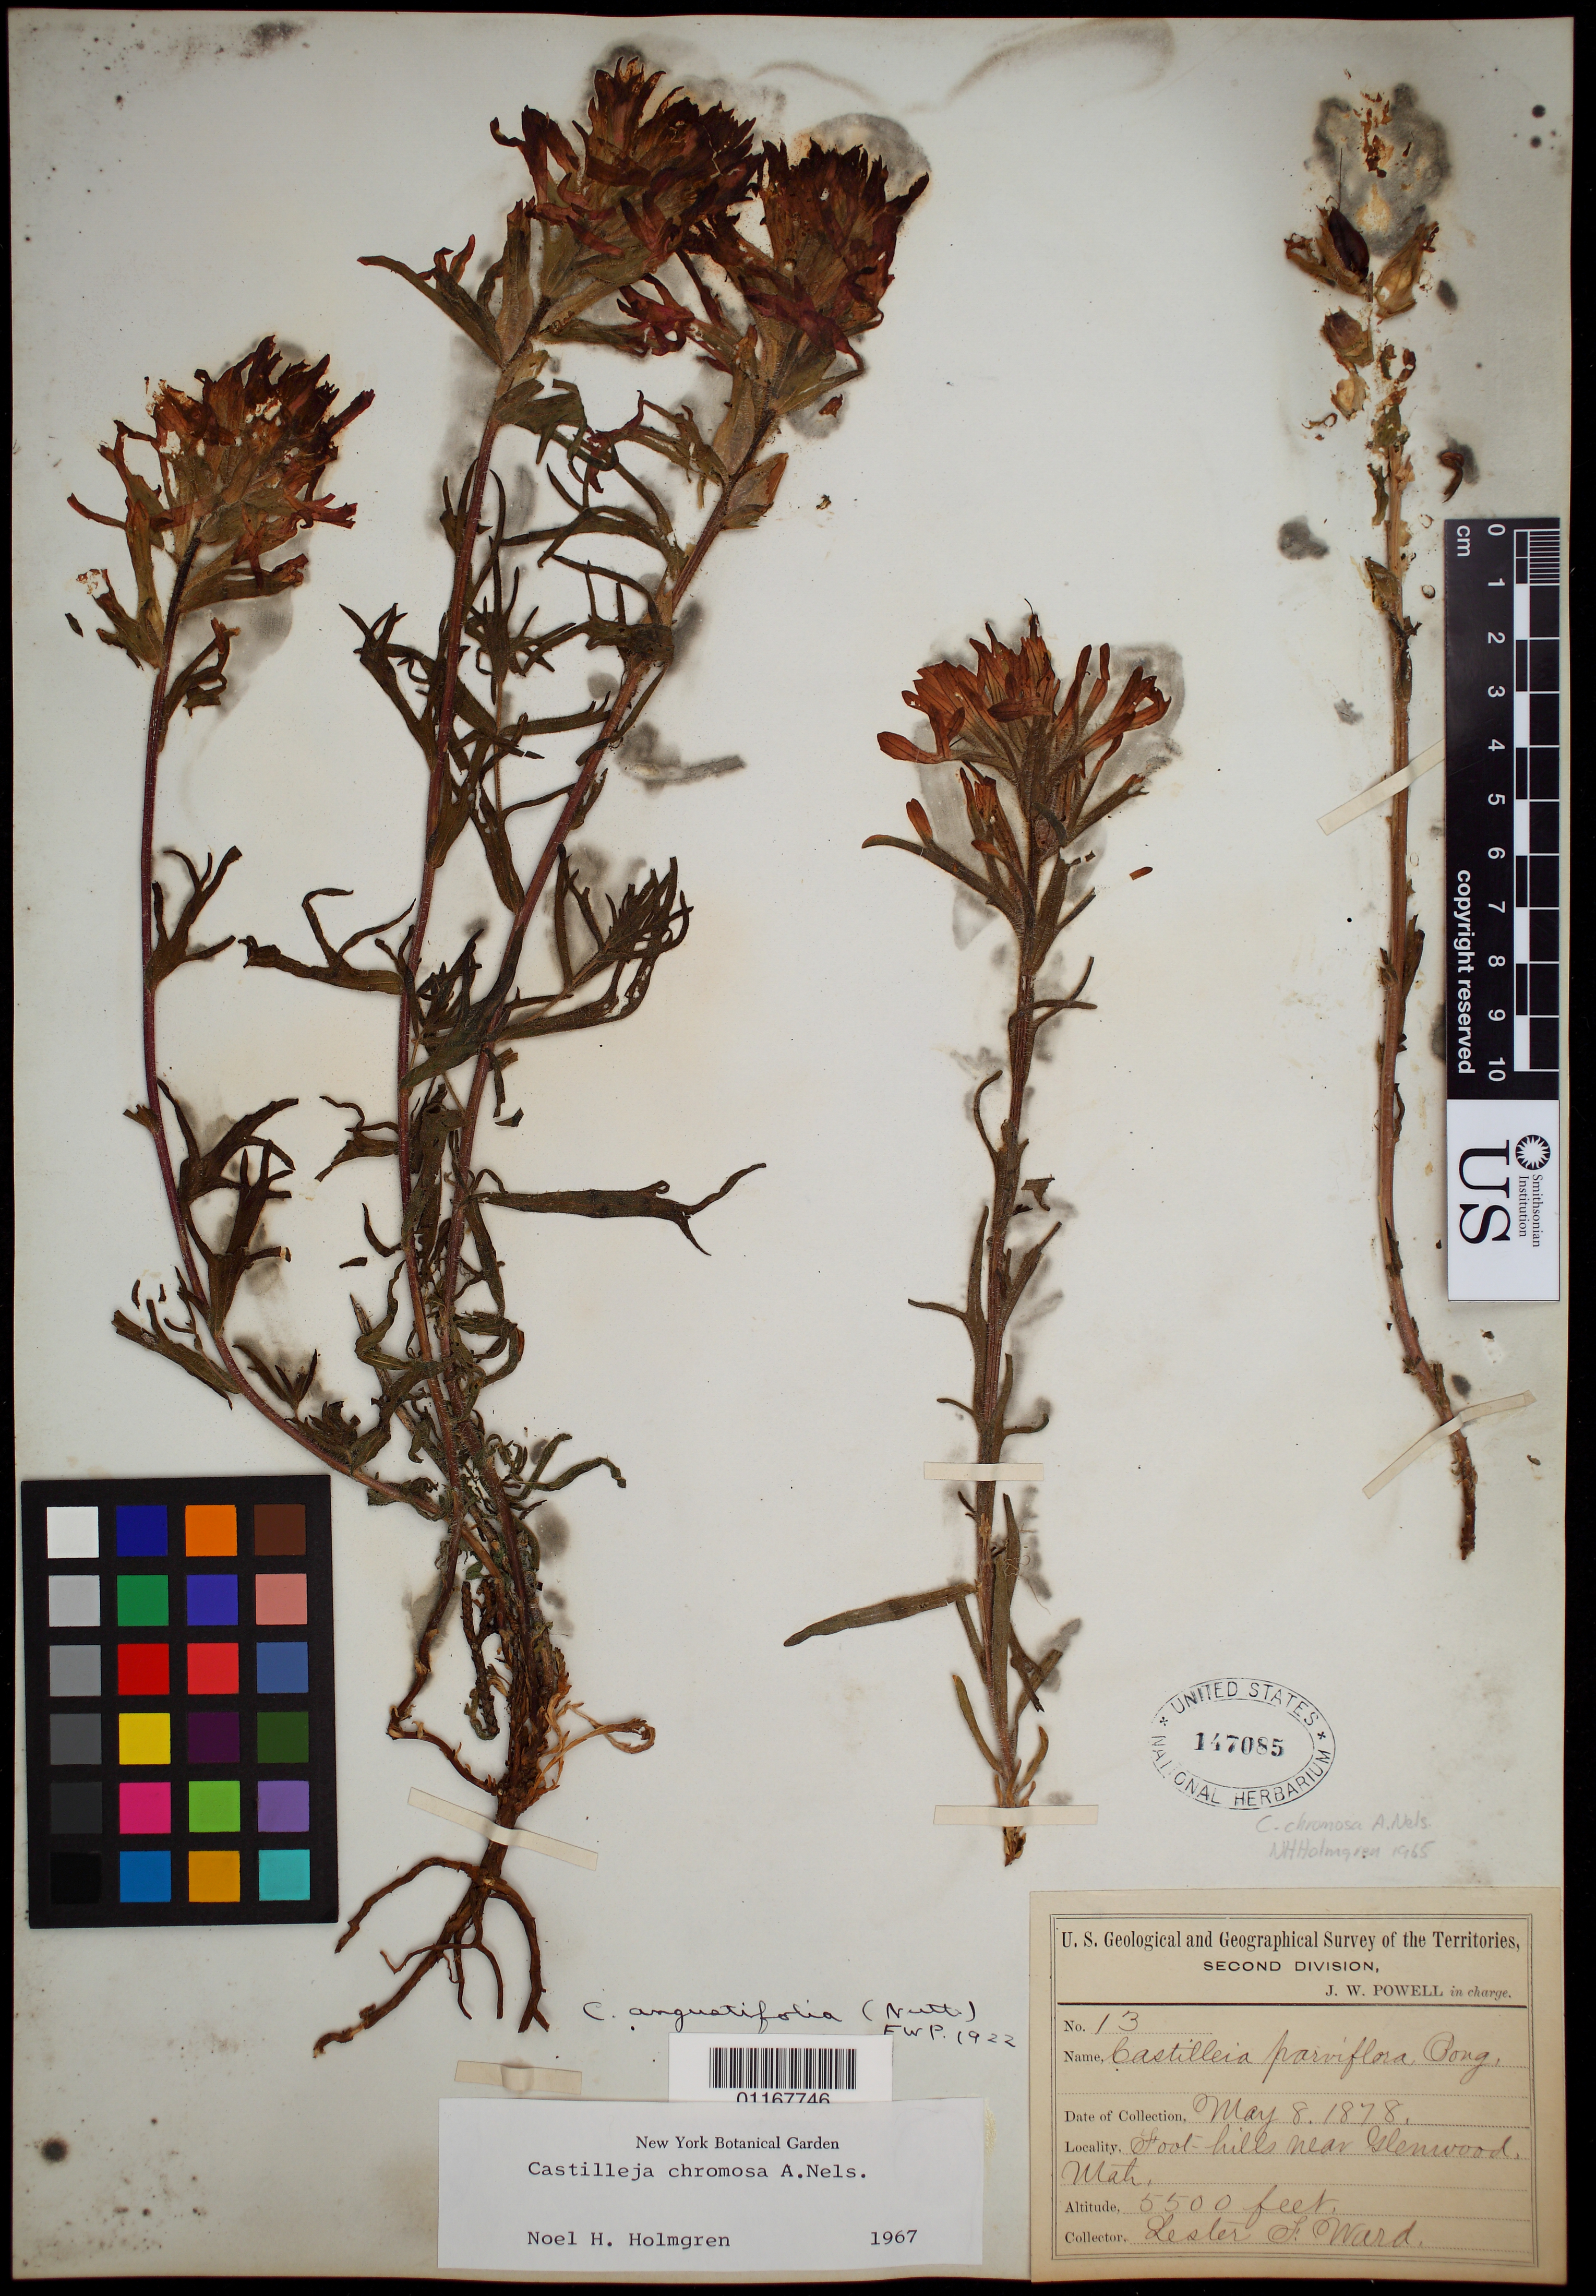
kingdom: Plantae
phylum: Tracheophyta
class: Magnoliopsida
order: Lamiales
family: Orobanchaceae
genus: Castilleja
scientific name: Castilleja chromosa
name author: A. Nelson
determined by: Holmgren, N. H., (NY), New York Botanical Garden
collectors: L. F. Ward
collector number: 13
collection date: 1878-05-08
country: United States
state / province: Utah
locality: foot hills near Glenwood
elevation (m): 1676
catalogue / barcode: US 147085